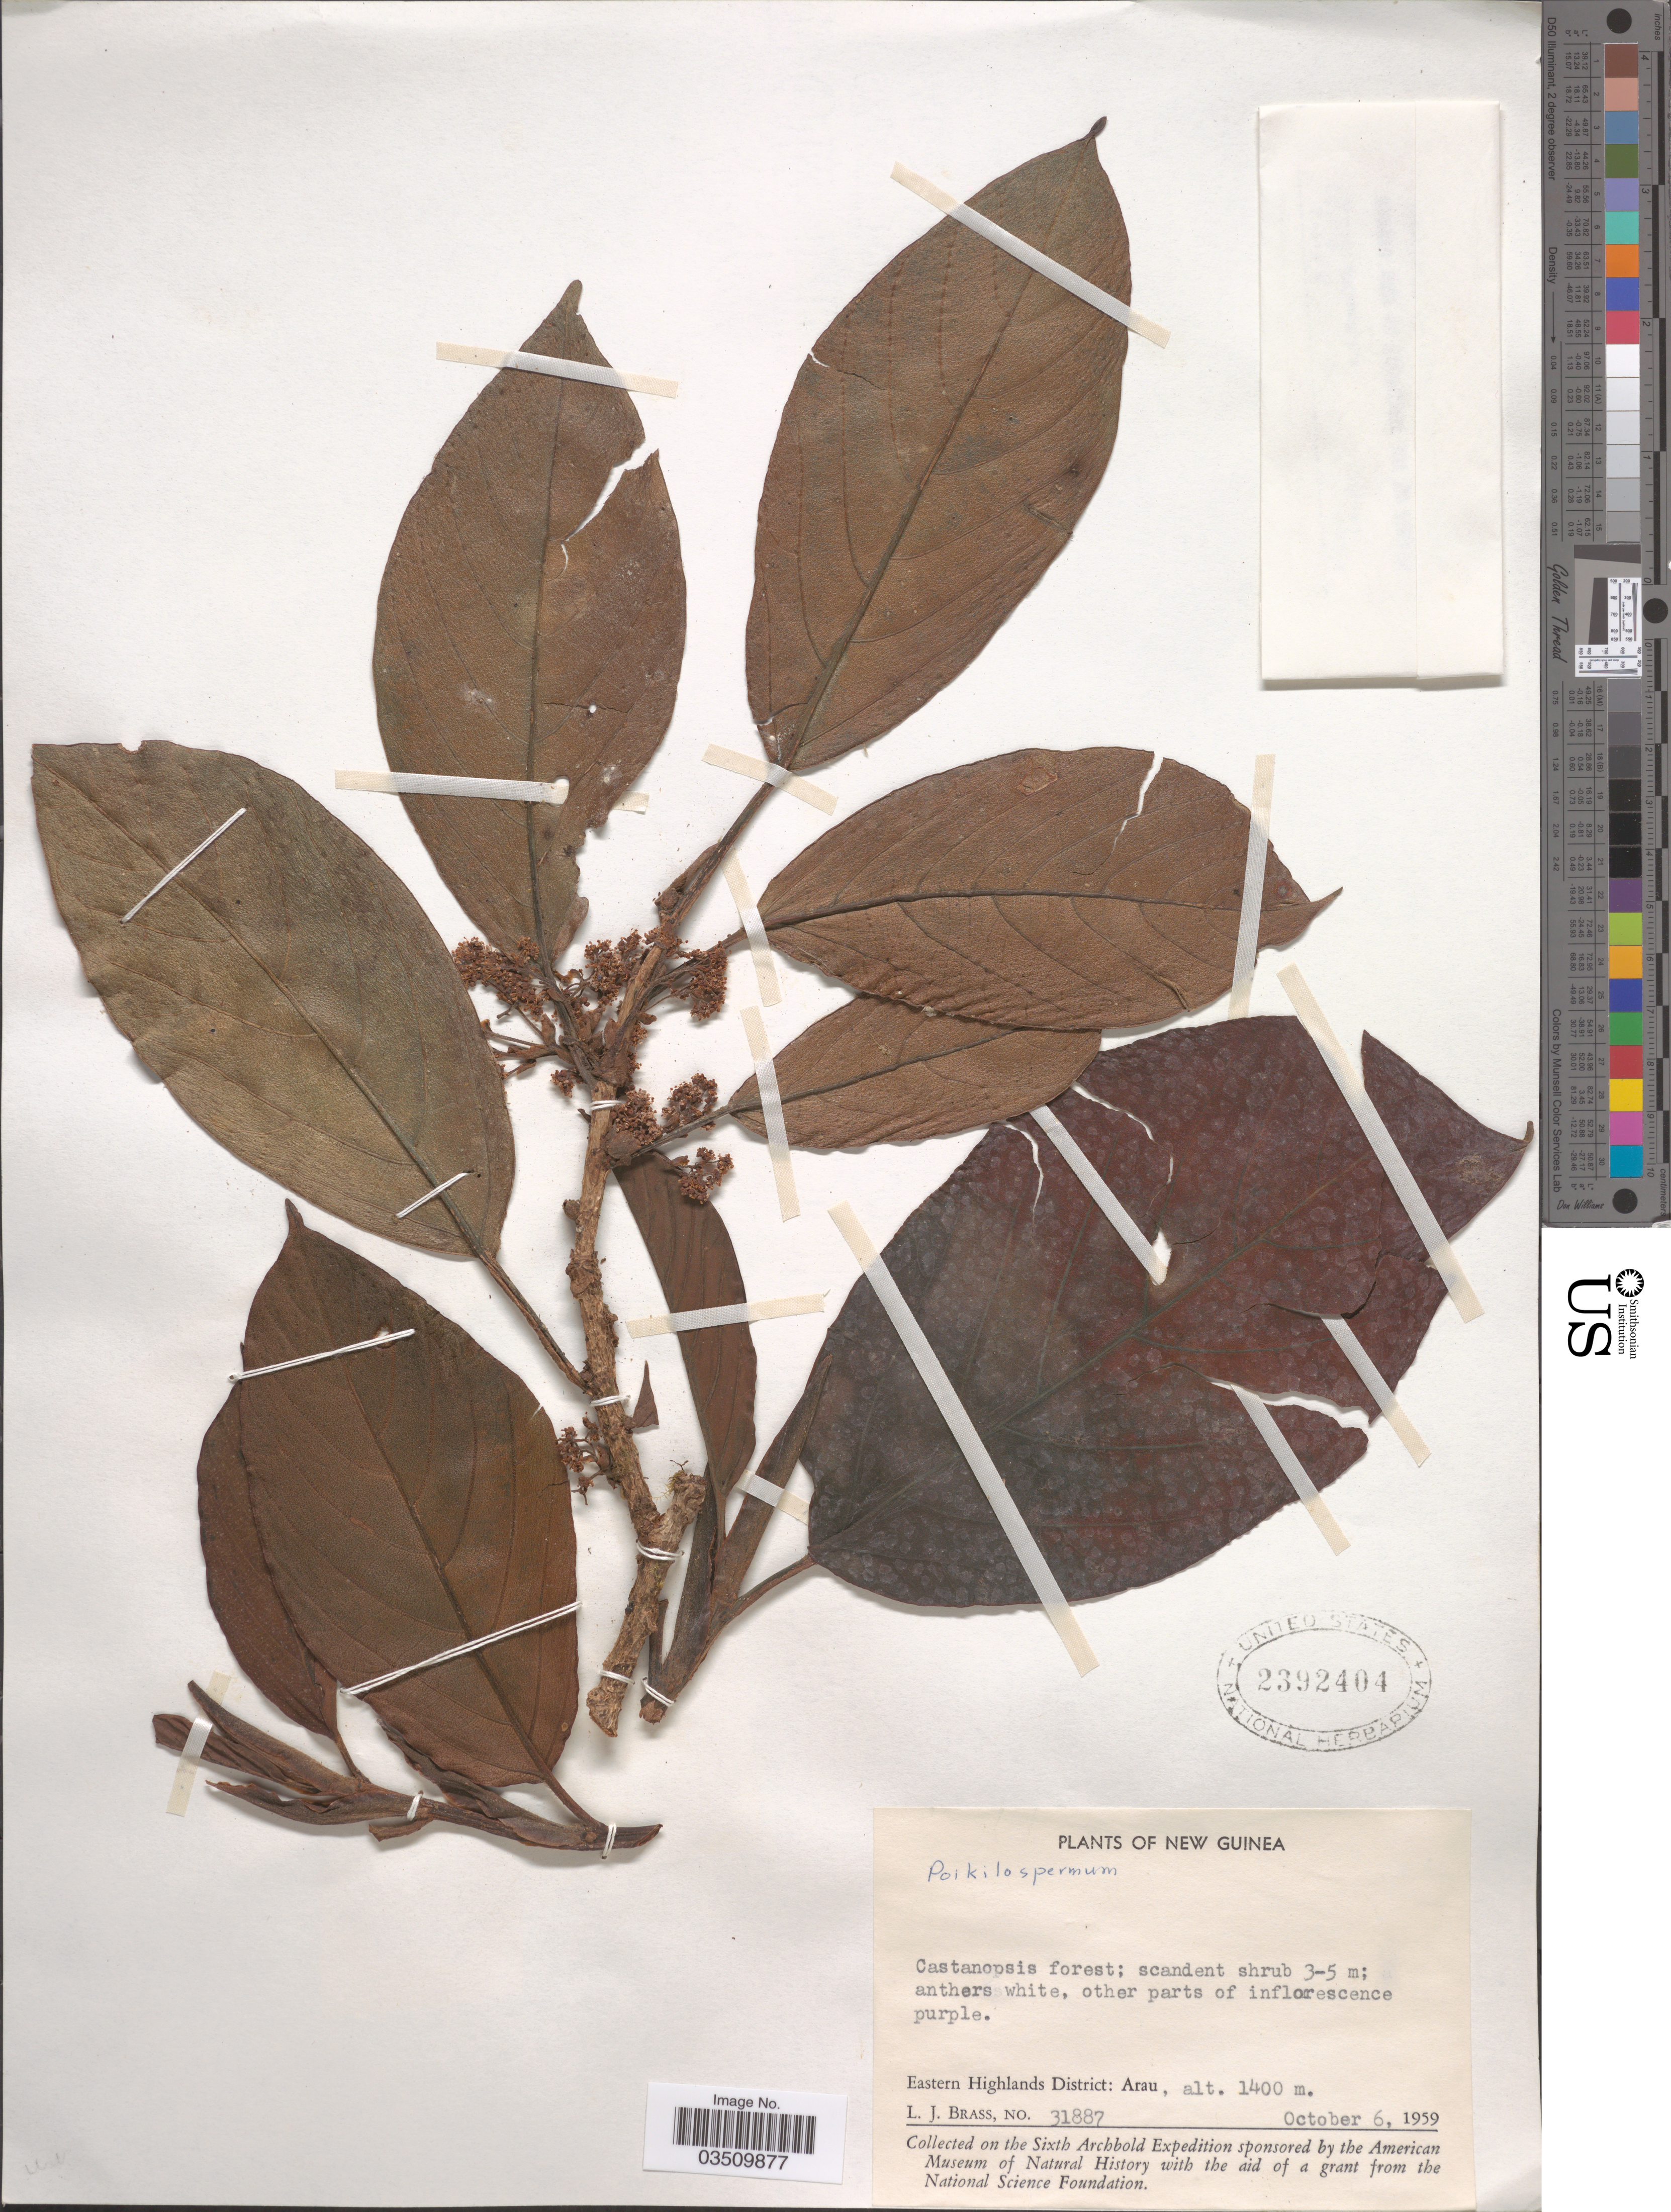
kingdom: Plantae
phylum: Tracheophyta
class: Magnoliopsida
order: Rosales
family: Urticaceae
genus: Poikilospermum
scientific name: Poikilospermum sp.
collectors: L. J. Brass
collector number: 31887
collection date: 1959-10-06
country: Papua New Guinea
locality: New Guinea. Eastern Highlands District: Arau.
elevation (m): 1400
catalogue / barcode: US 2392404